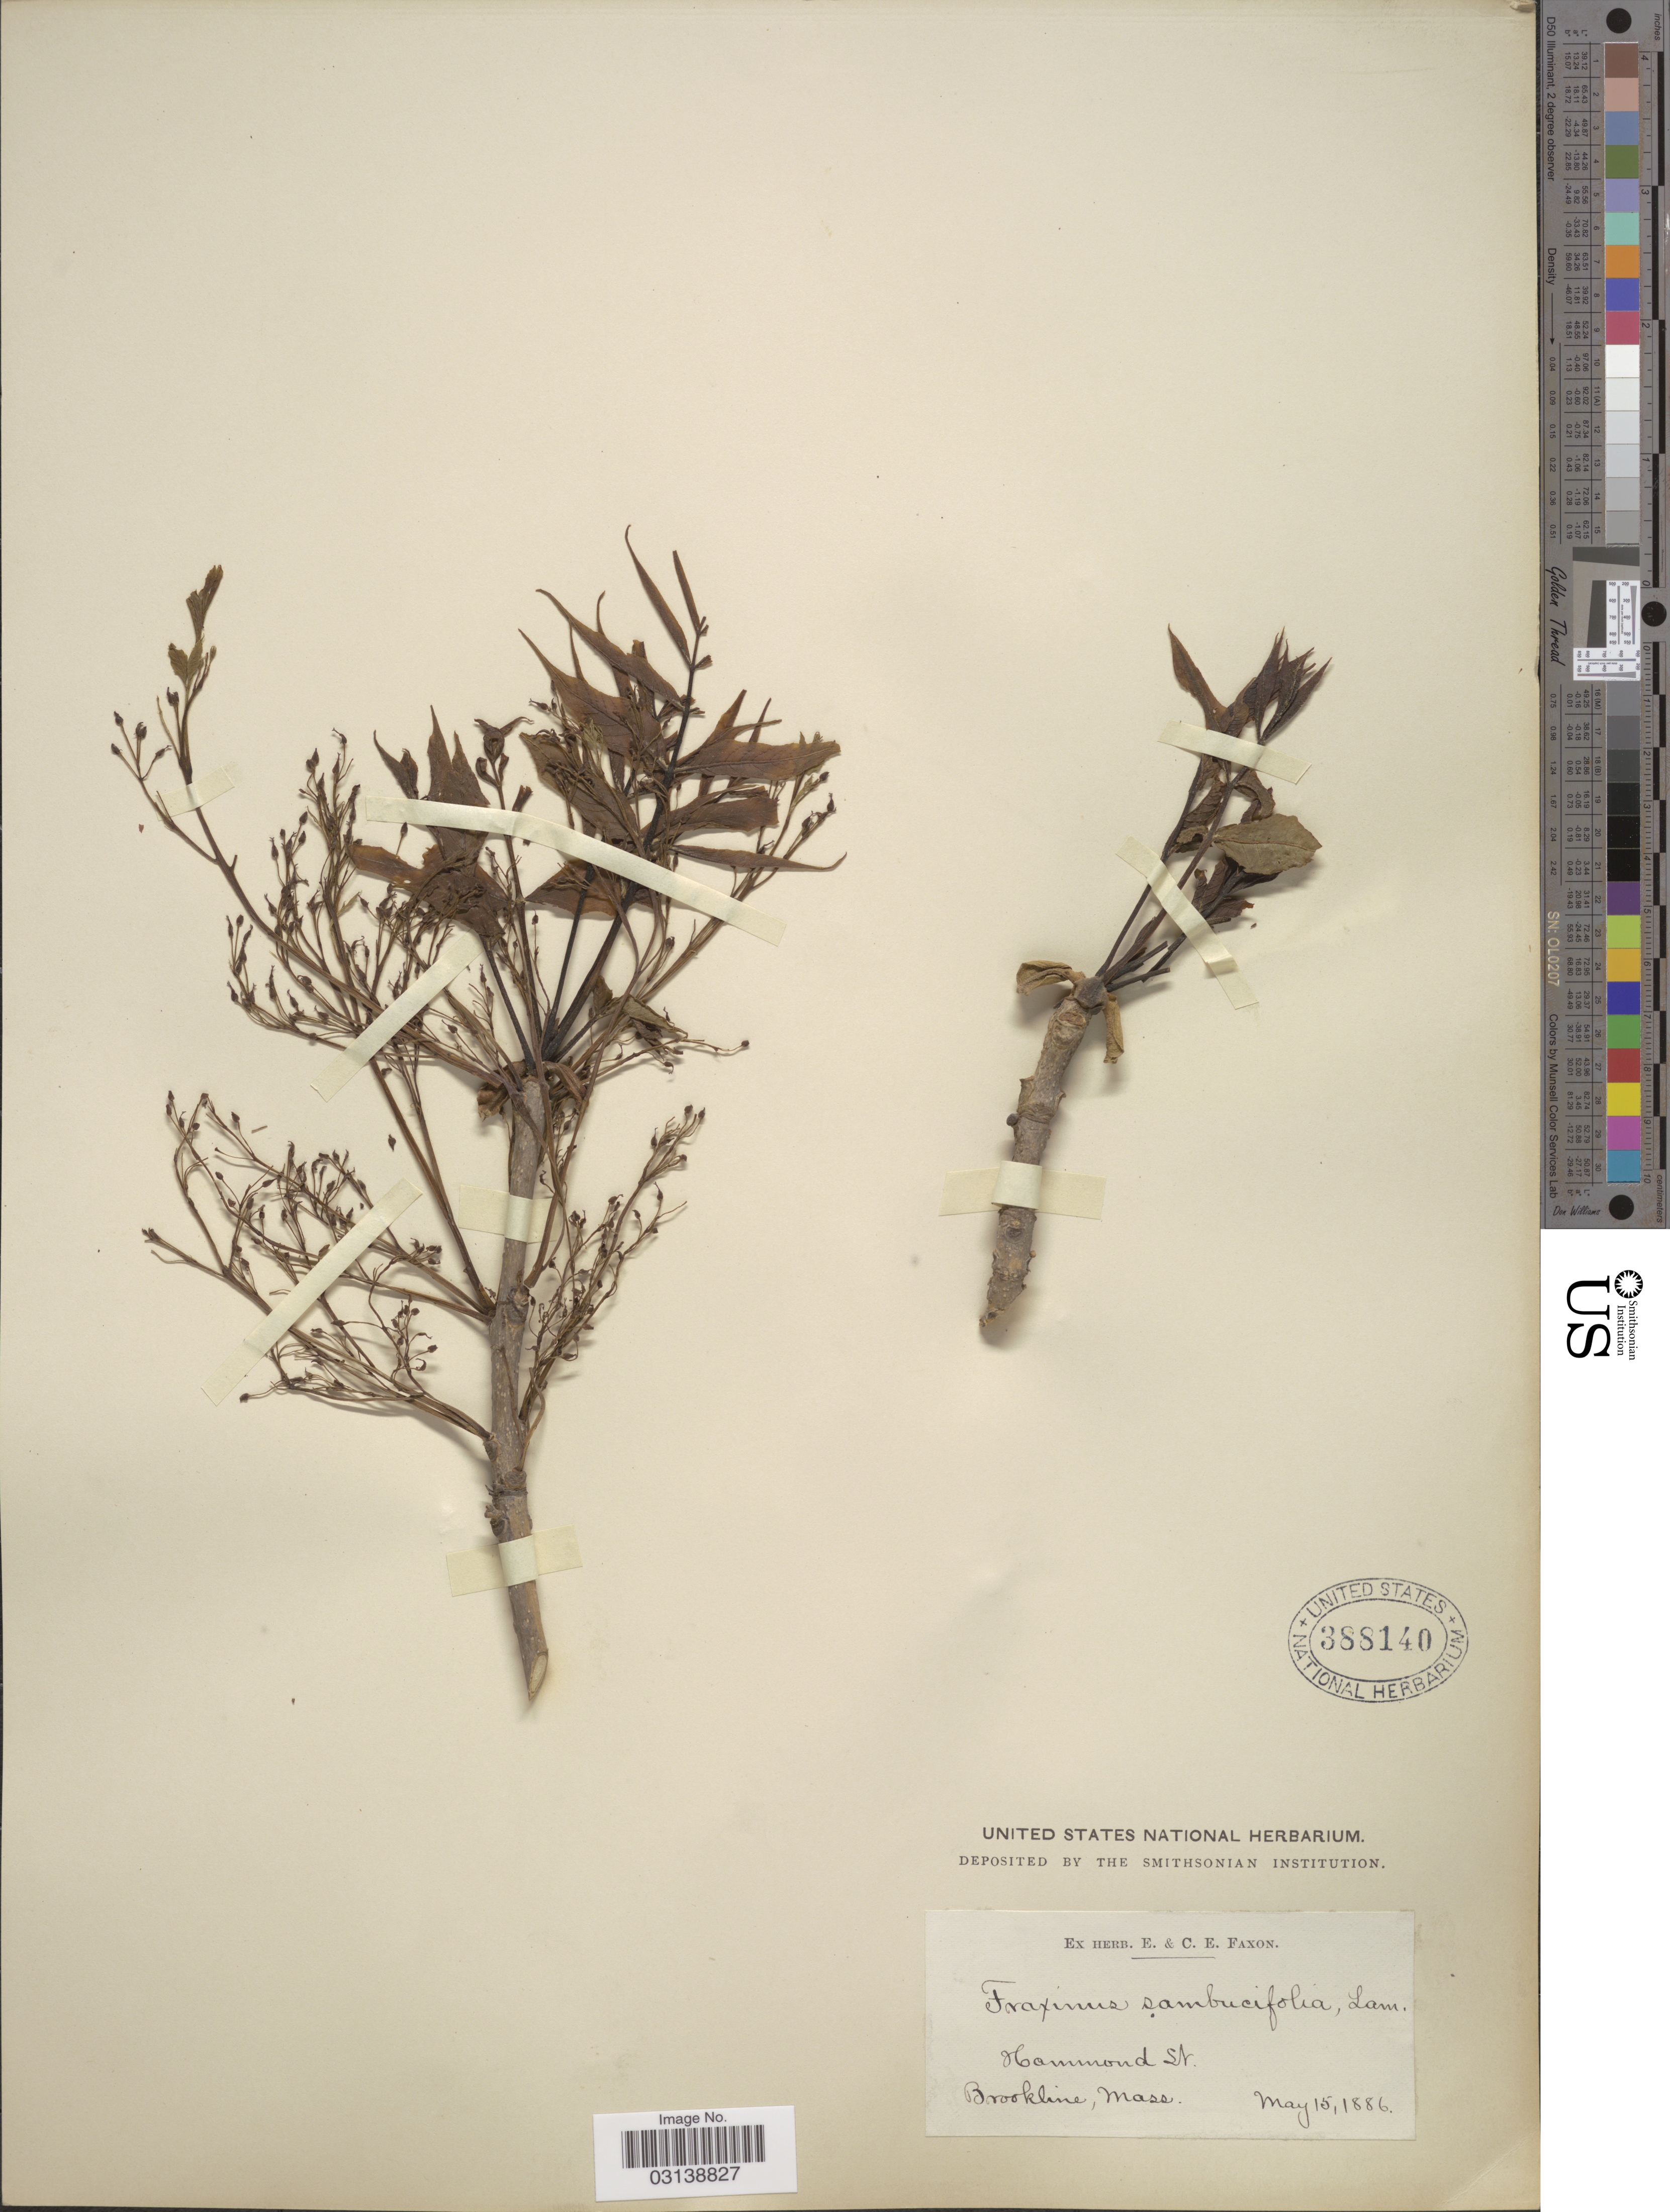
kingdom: Plantae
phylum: Tracheophyta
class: Magnoliopsida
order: Lamiales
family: Oleaceae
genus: Fraxinus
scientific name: Fraxinus nigra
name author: Marshall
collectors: ex herb. E. & C.E. Faxon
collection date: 1886-05-15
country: United States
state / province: Massachusetts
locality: Hammond St. Brookline.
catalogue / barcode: US 388140